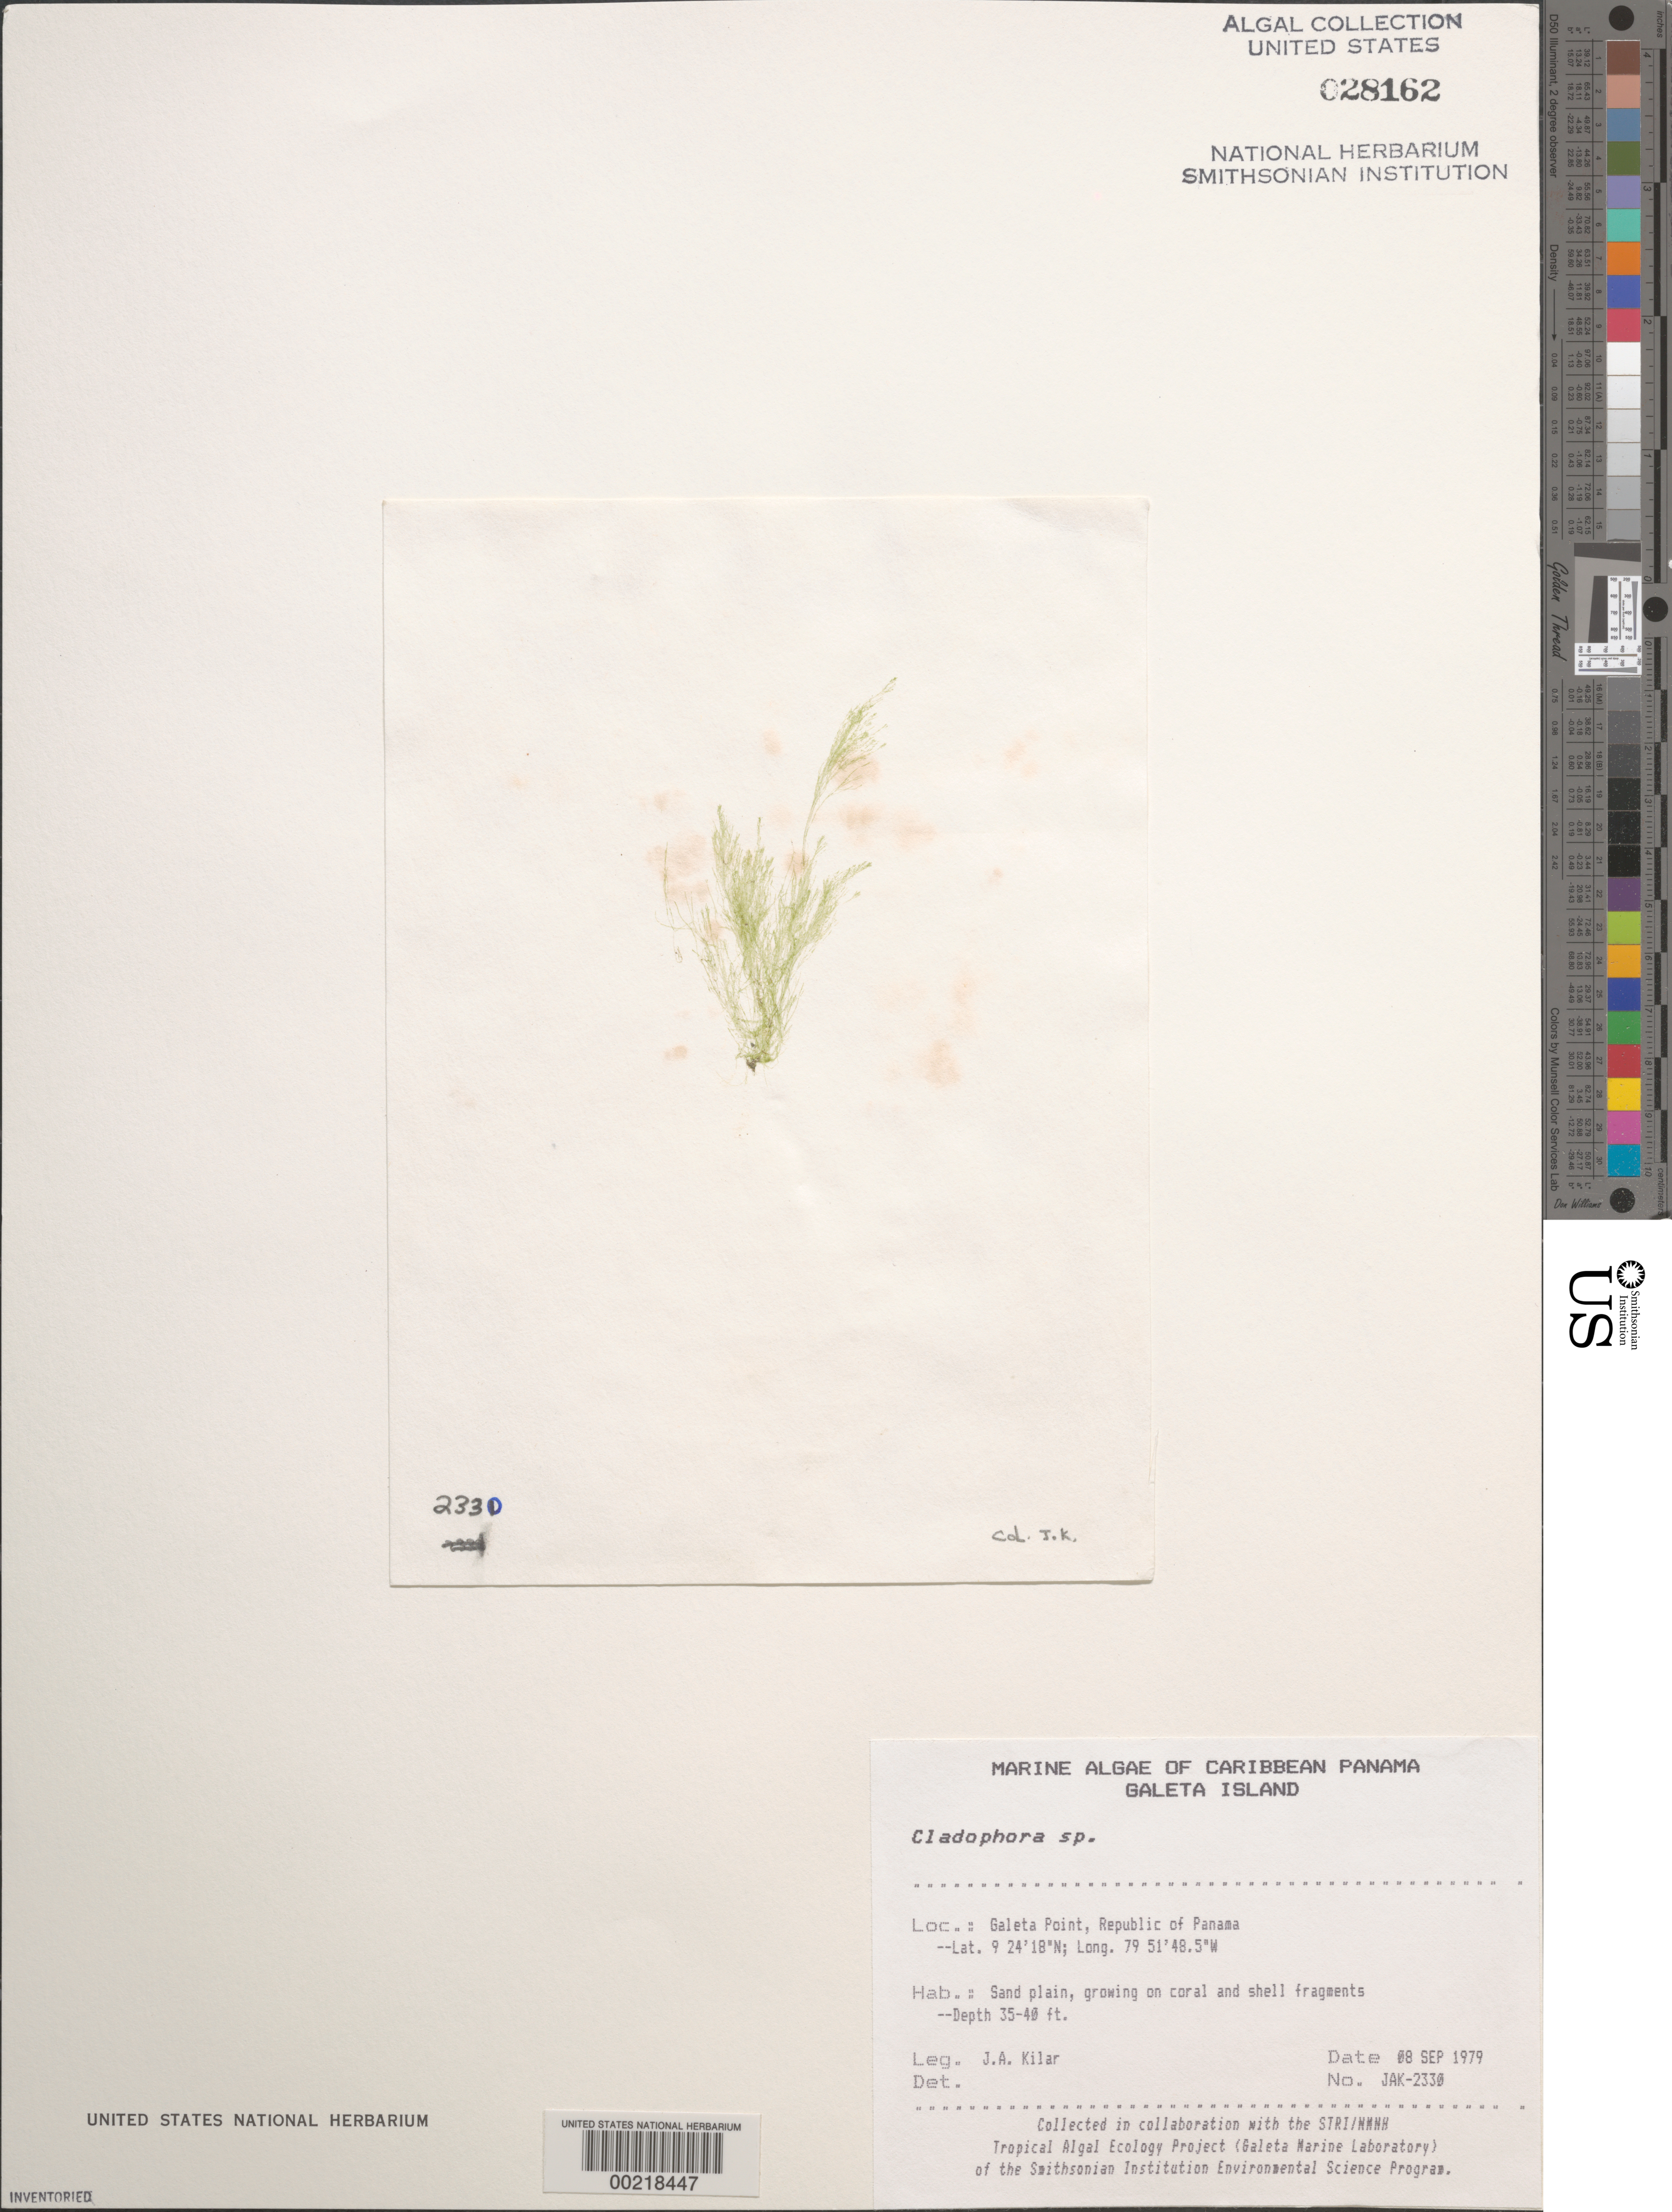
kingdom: Plantae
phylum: Chlorophyta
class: Ulvophyceae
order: Cladophorales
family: Cladophoraceae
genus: Cladophora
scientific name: Cladophora sp.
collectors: J. A. Kilar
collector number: JAK-2330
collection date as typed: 08 Sep 1979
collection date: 1979-09-08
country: Panama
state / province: Colón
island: Galeta Island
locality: Galeta Point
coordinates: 9 24' 18" N, 79 51' 48.5" W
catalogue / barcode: US 28162